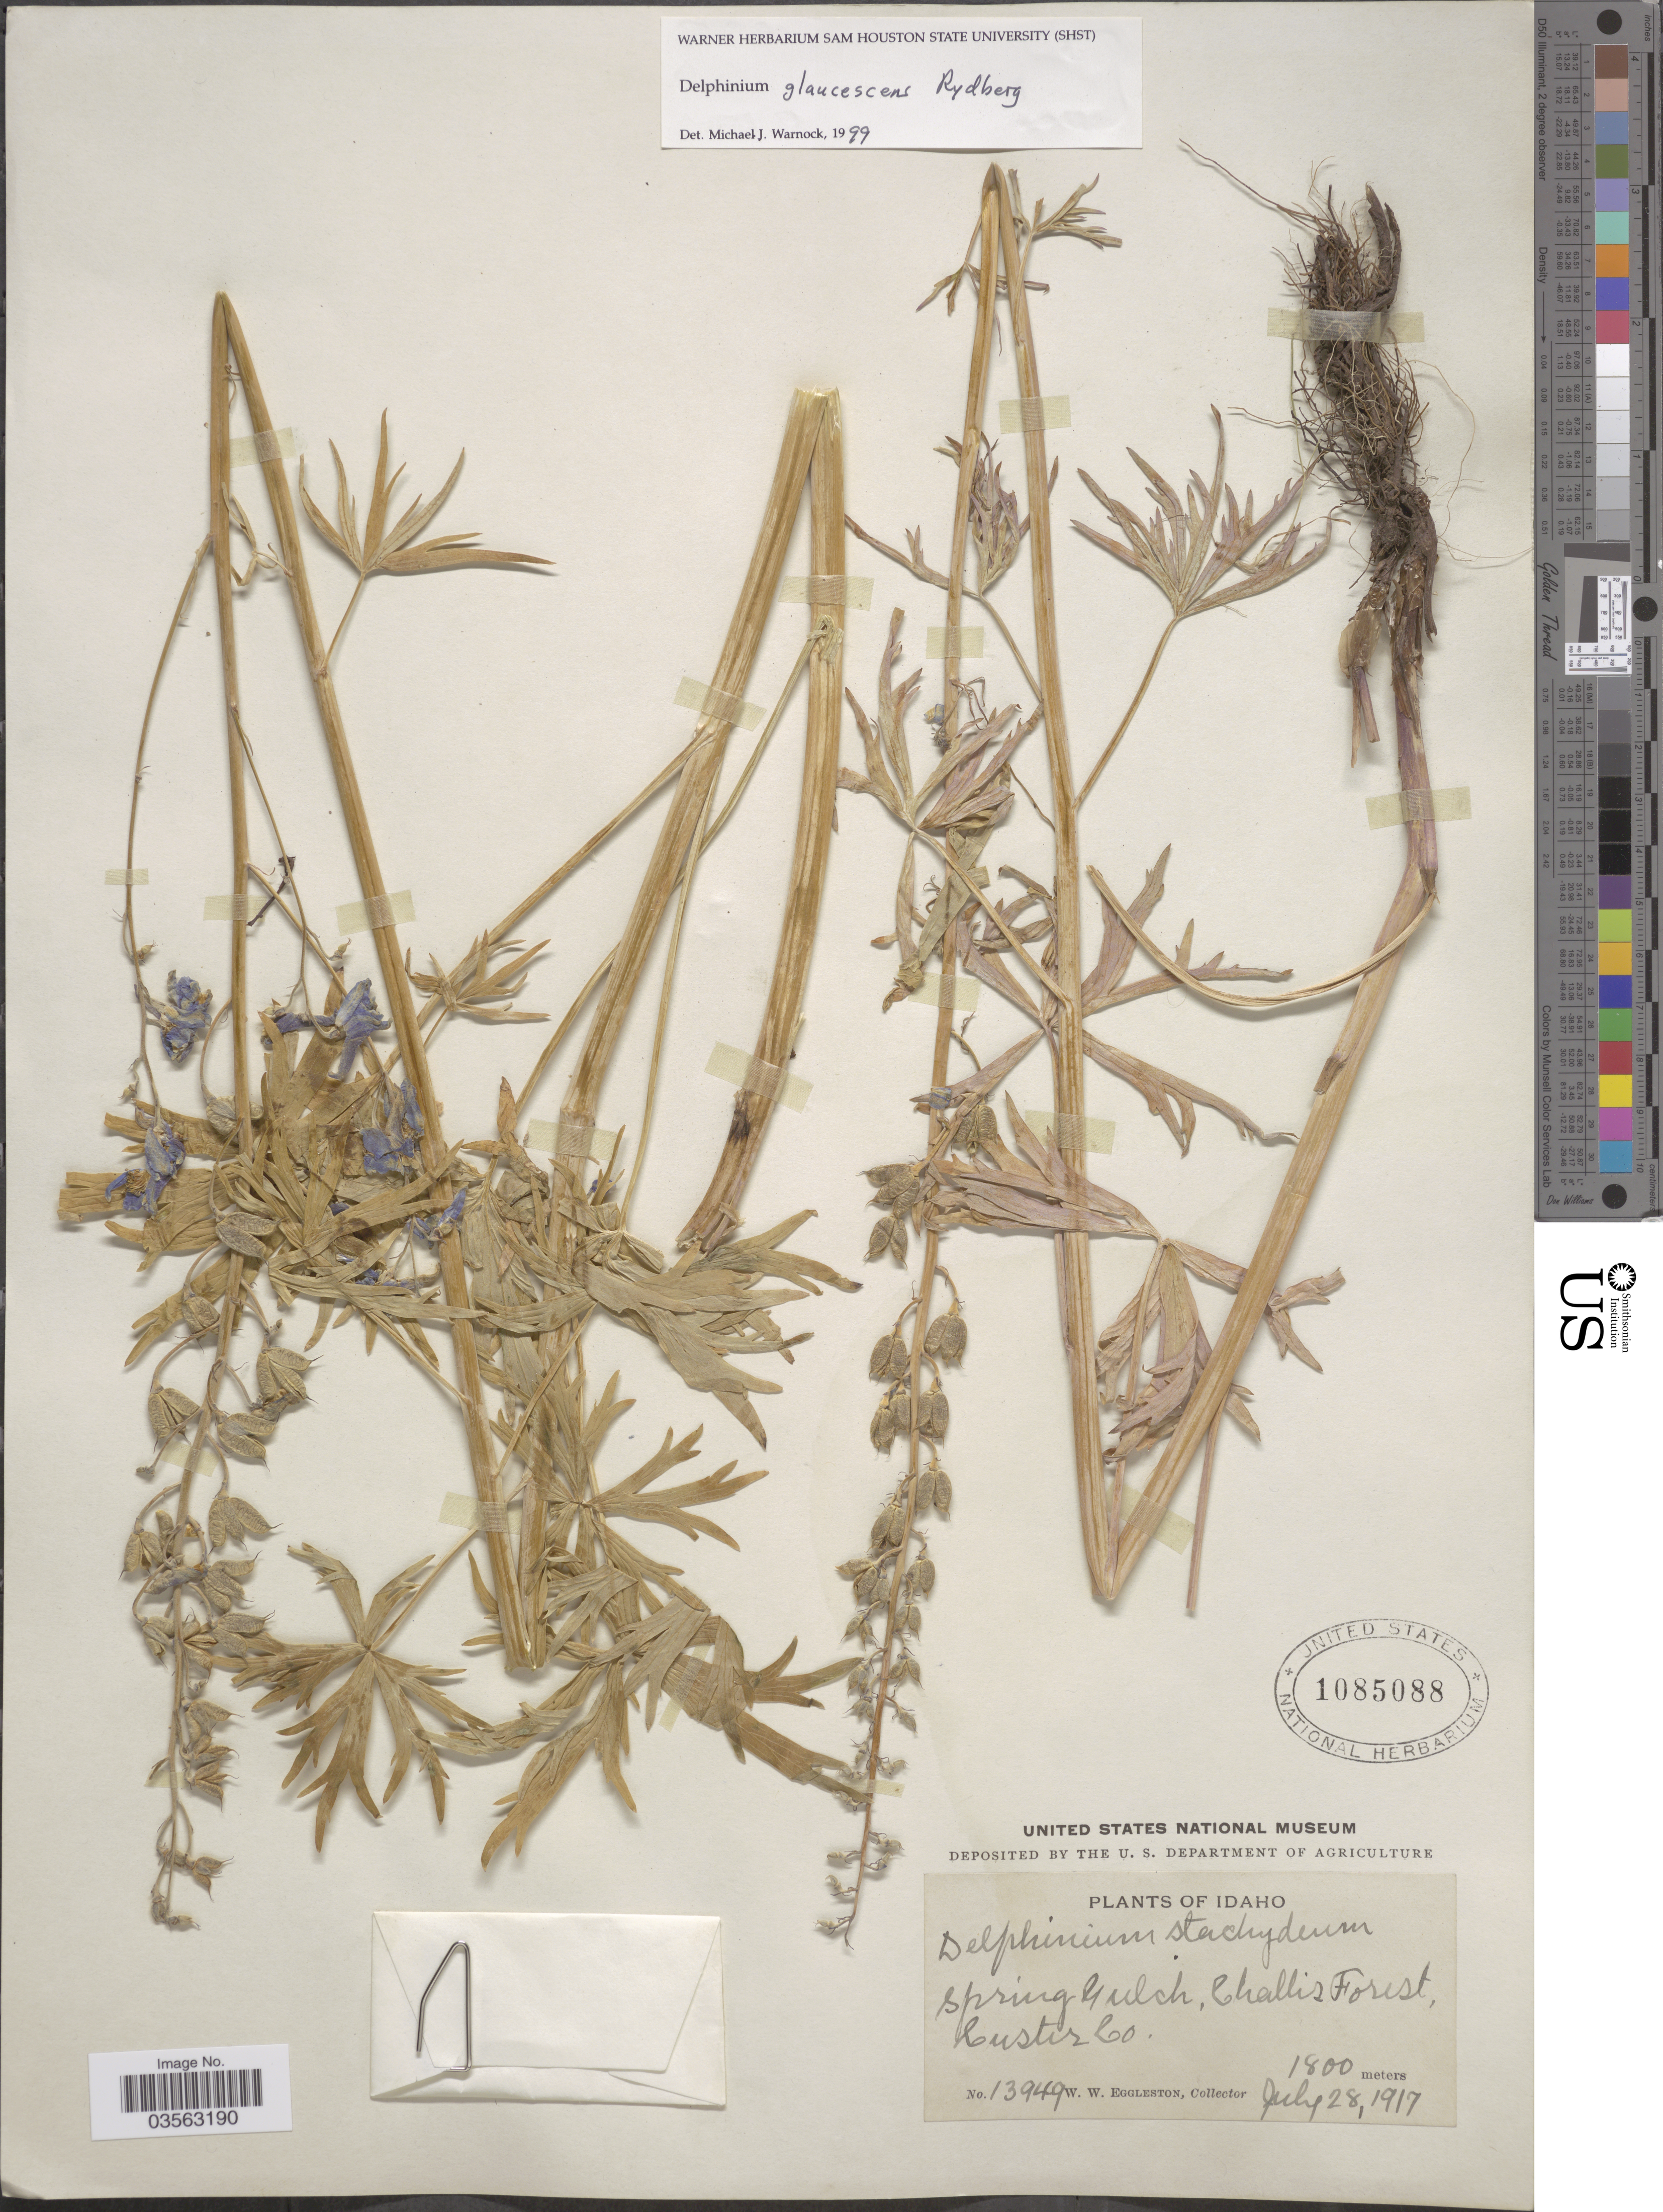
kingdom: Plantae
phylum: Tracheophyta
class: Magnoliopsida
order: Ranunculales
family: Ranunculaceae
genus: Delphinium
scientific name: Delphinium glaucescens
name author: Rydb.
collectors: W. W. Eggleston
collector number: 13949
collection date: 1917-07-28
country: United States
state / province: Idaho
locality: Spring Gulch, Challis Forest, Custer Co.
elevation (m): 1800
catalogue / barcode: US 1085088